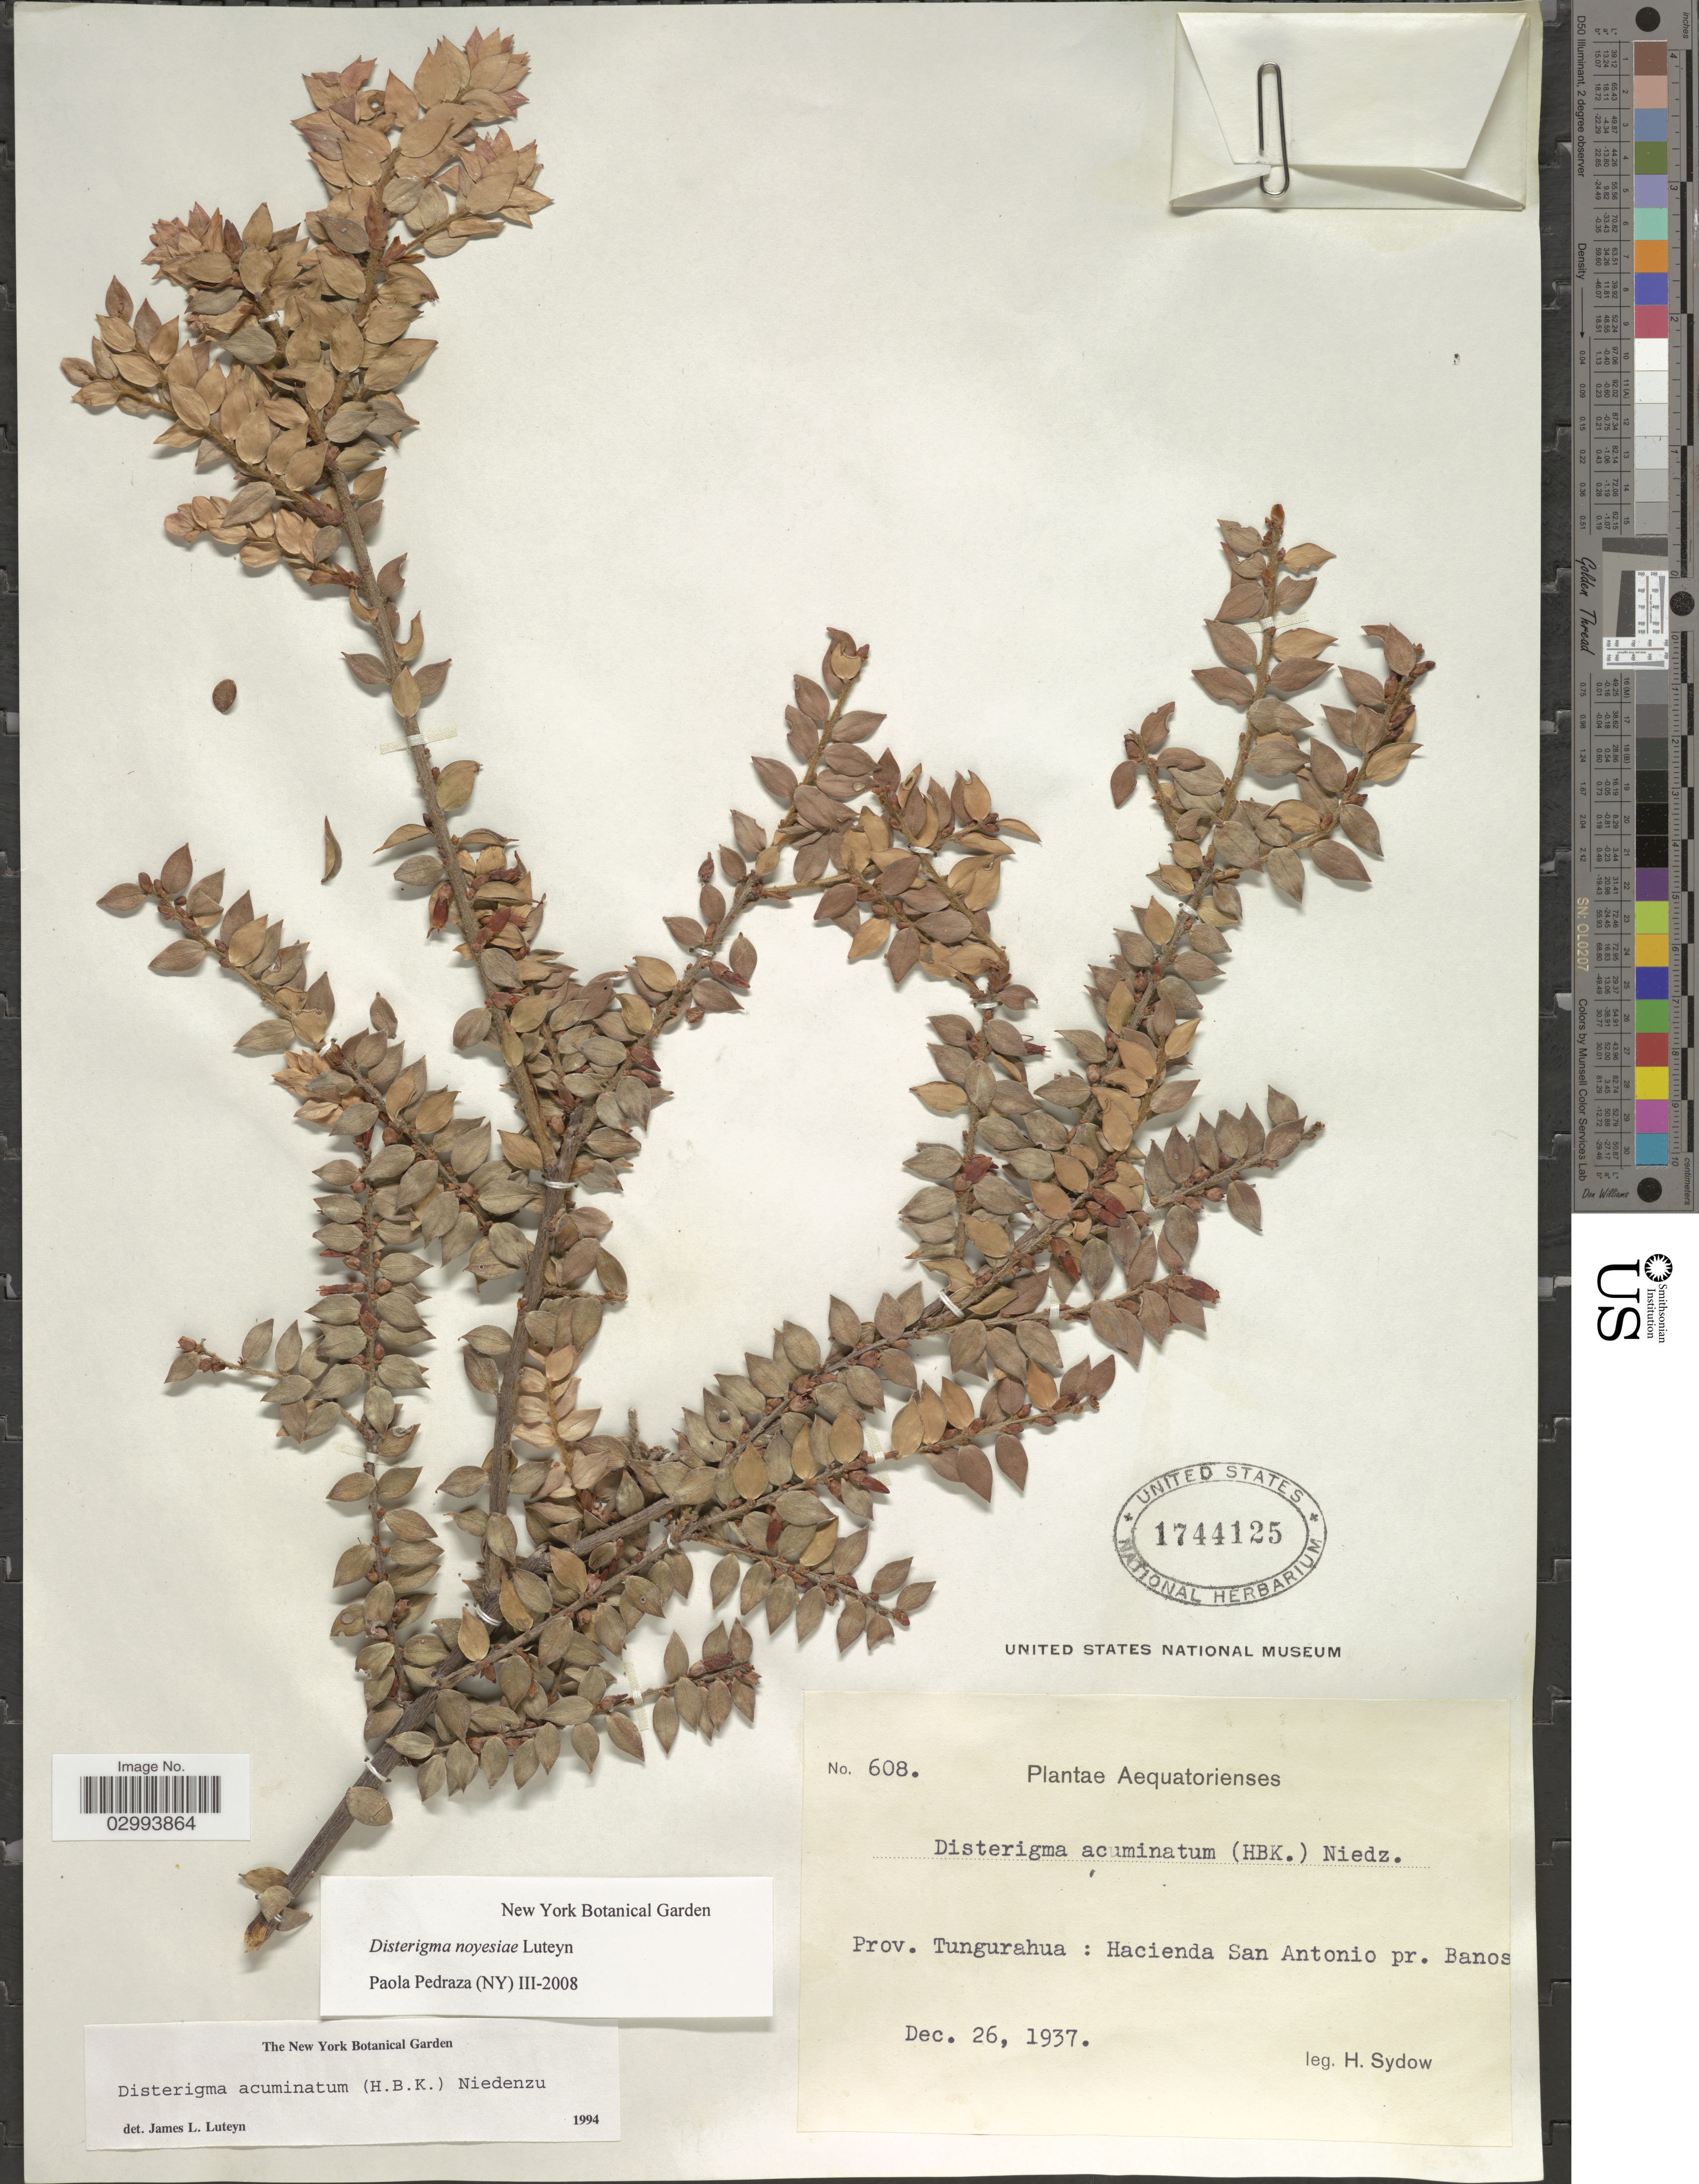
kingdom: Plantae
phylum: Tracheophyta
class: Magnoliopsida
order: Ericales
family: Ericaceae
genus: Disterigma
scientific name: Disterigma noyesiae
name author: Luteyn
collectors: H. Sydow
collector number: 608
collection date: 1937-12-26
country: Ecuador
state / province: Tungurahua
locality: Prov. Tungurahua: Hacienda San Antonio pr. Banos.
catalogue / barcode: US 1744125